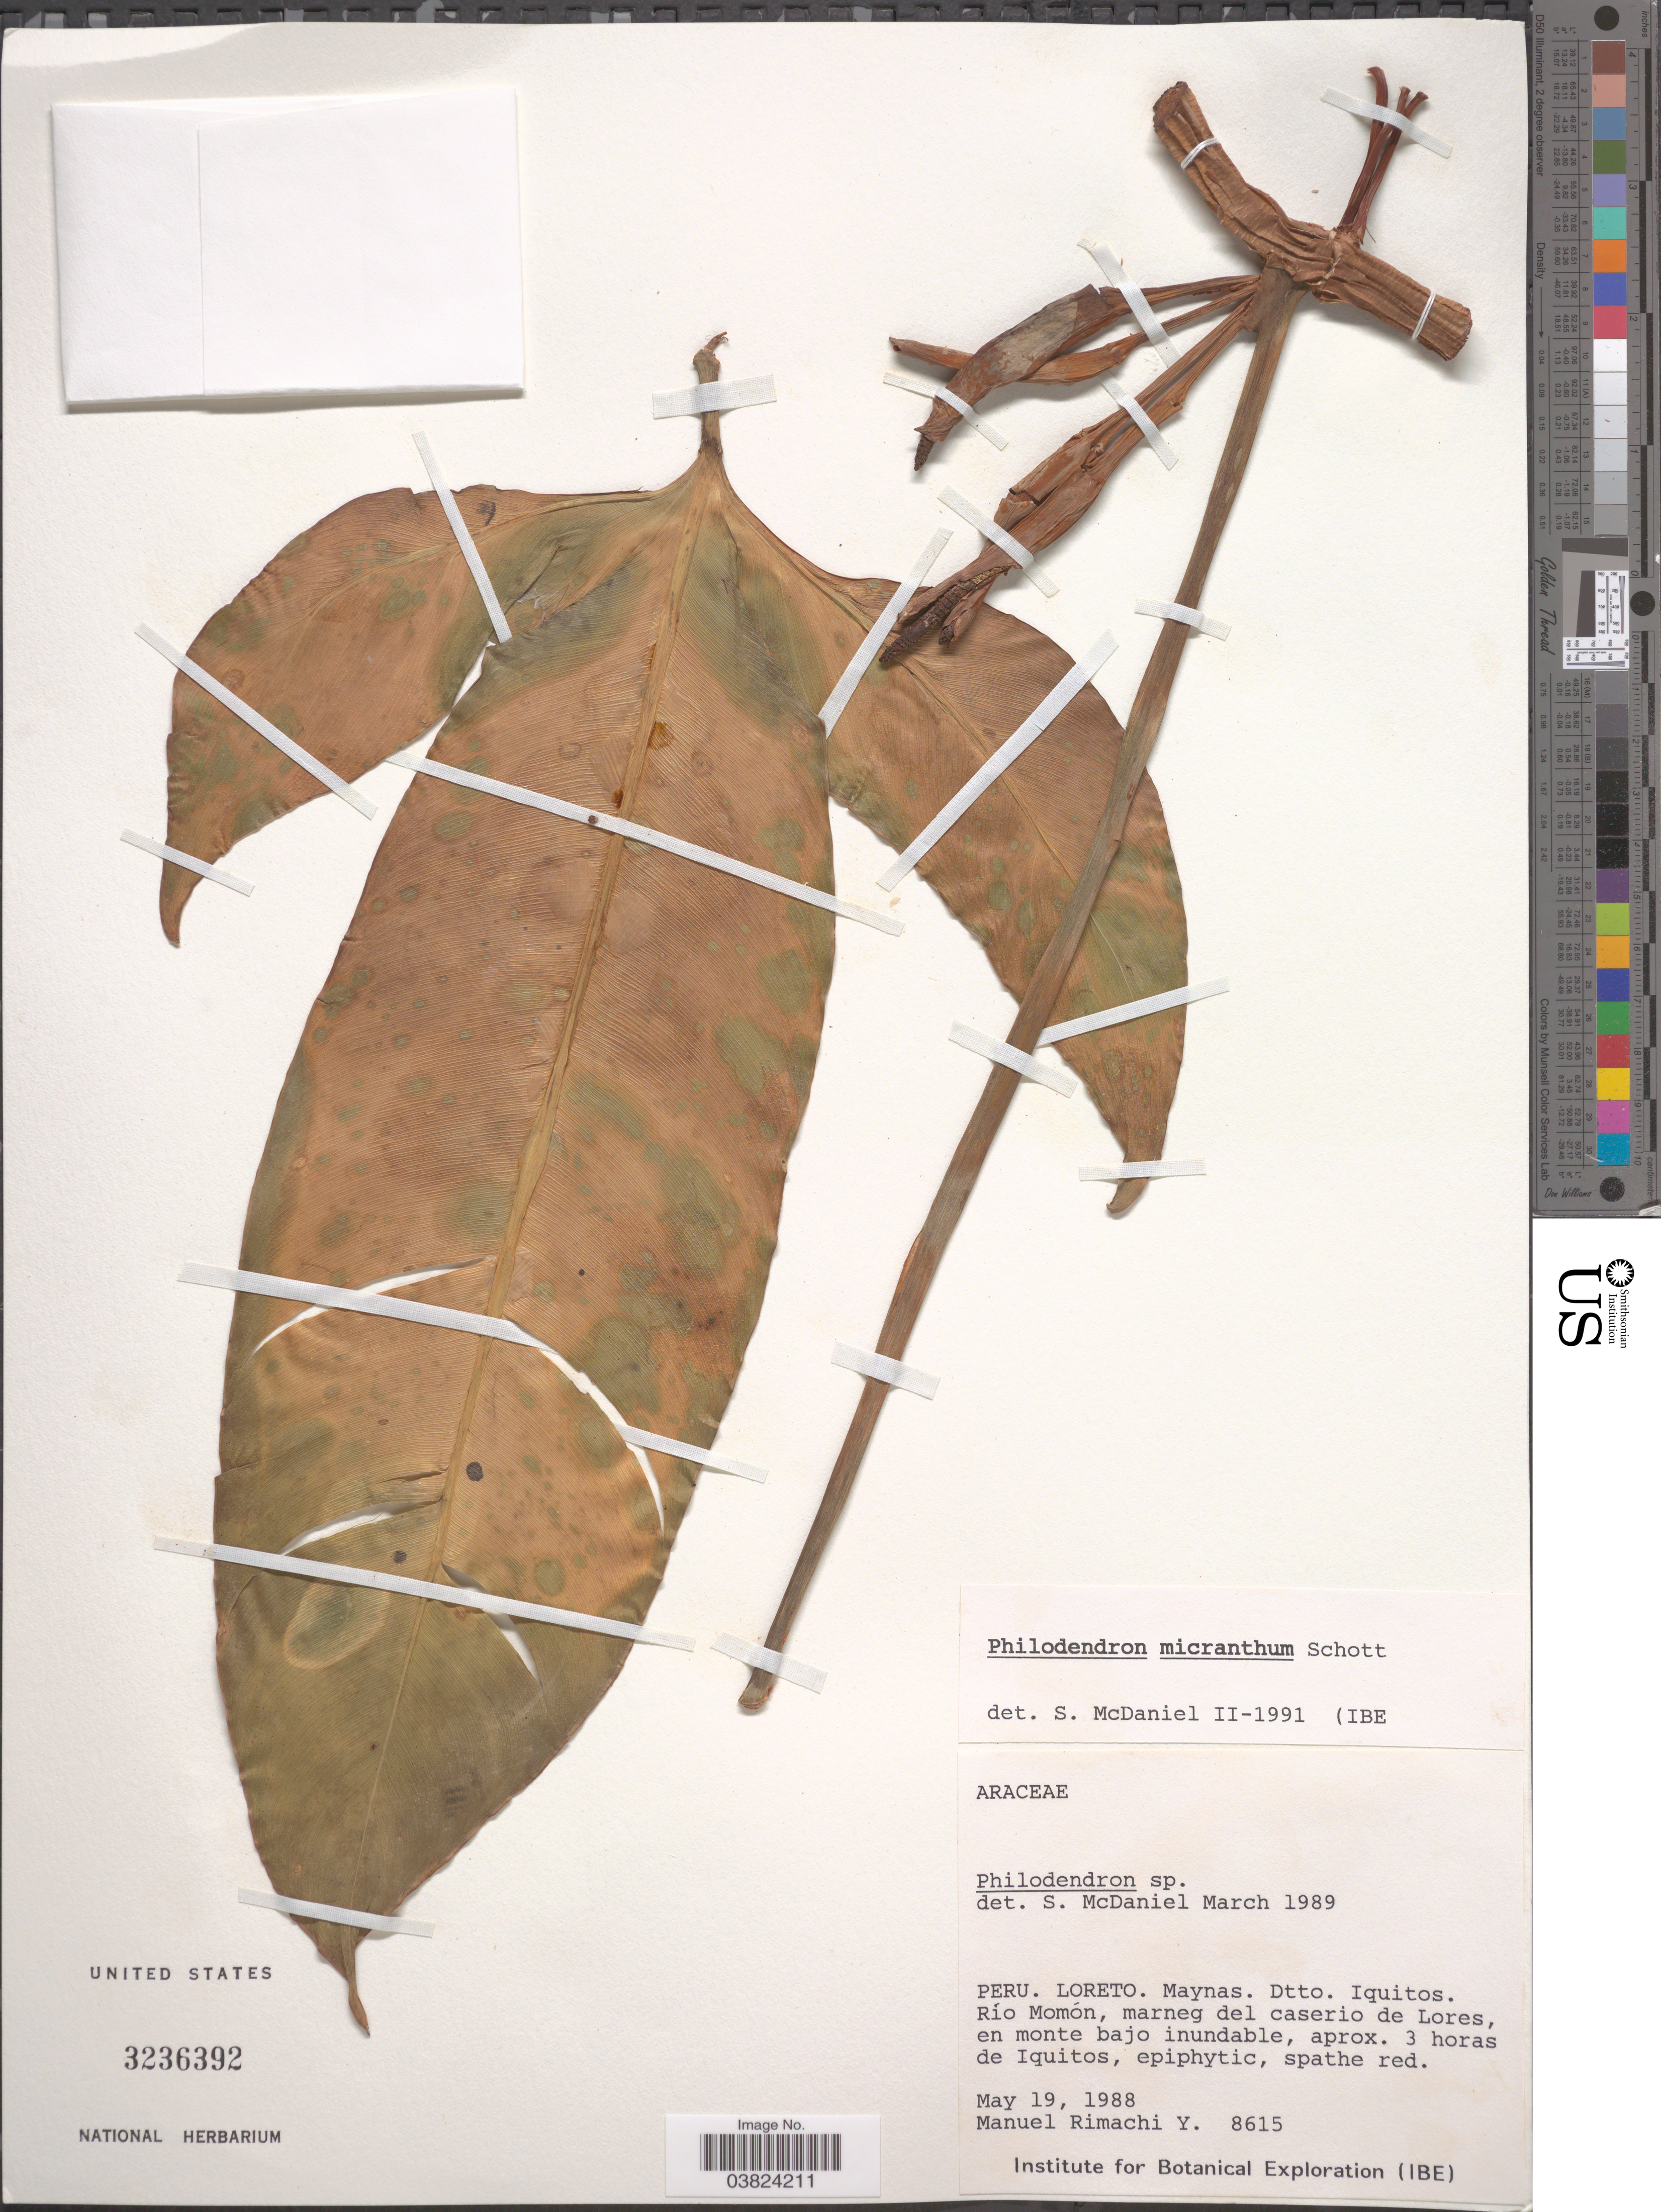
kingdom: Plantae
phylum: Tracheophyta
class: Liliopsida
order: Alismatales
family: Araceae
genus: Philodendron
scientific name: Philodendron micranthum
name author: Poepp. ex Schott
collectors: M. Rimachi Y.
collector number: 8615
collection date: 1988-05-19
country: Peru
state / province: Loreto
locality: Maynas. Dtto. Iquitos. Río Momón, marneg del caserio de Lores, en monte bajo inundable, aprox. 3 horas de Iquitos.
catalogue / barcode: US 3236392